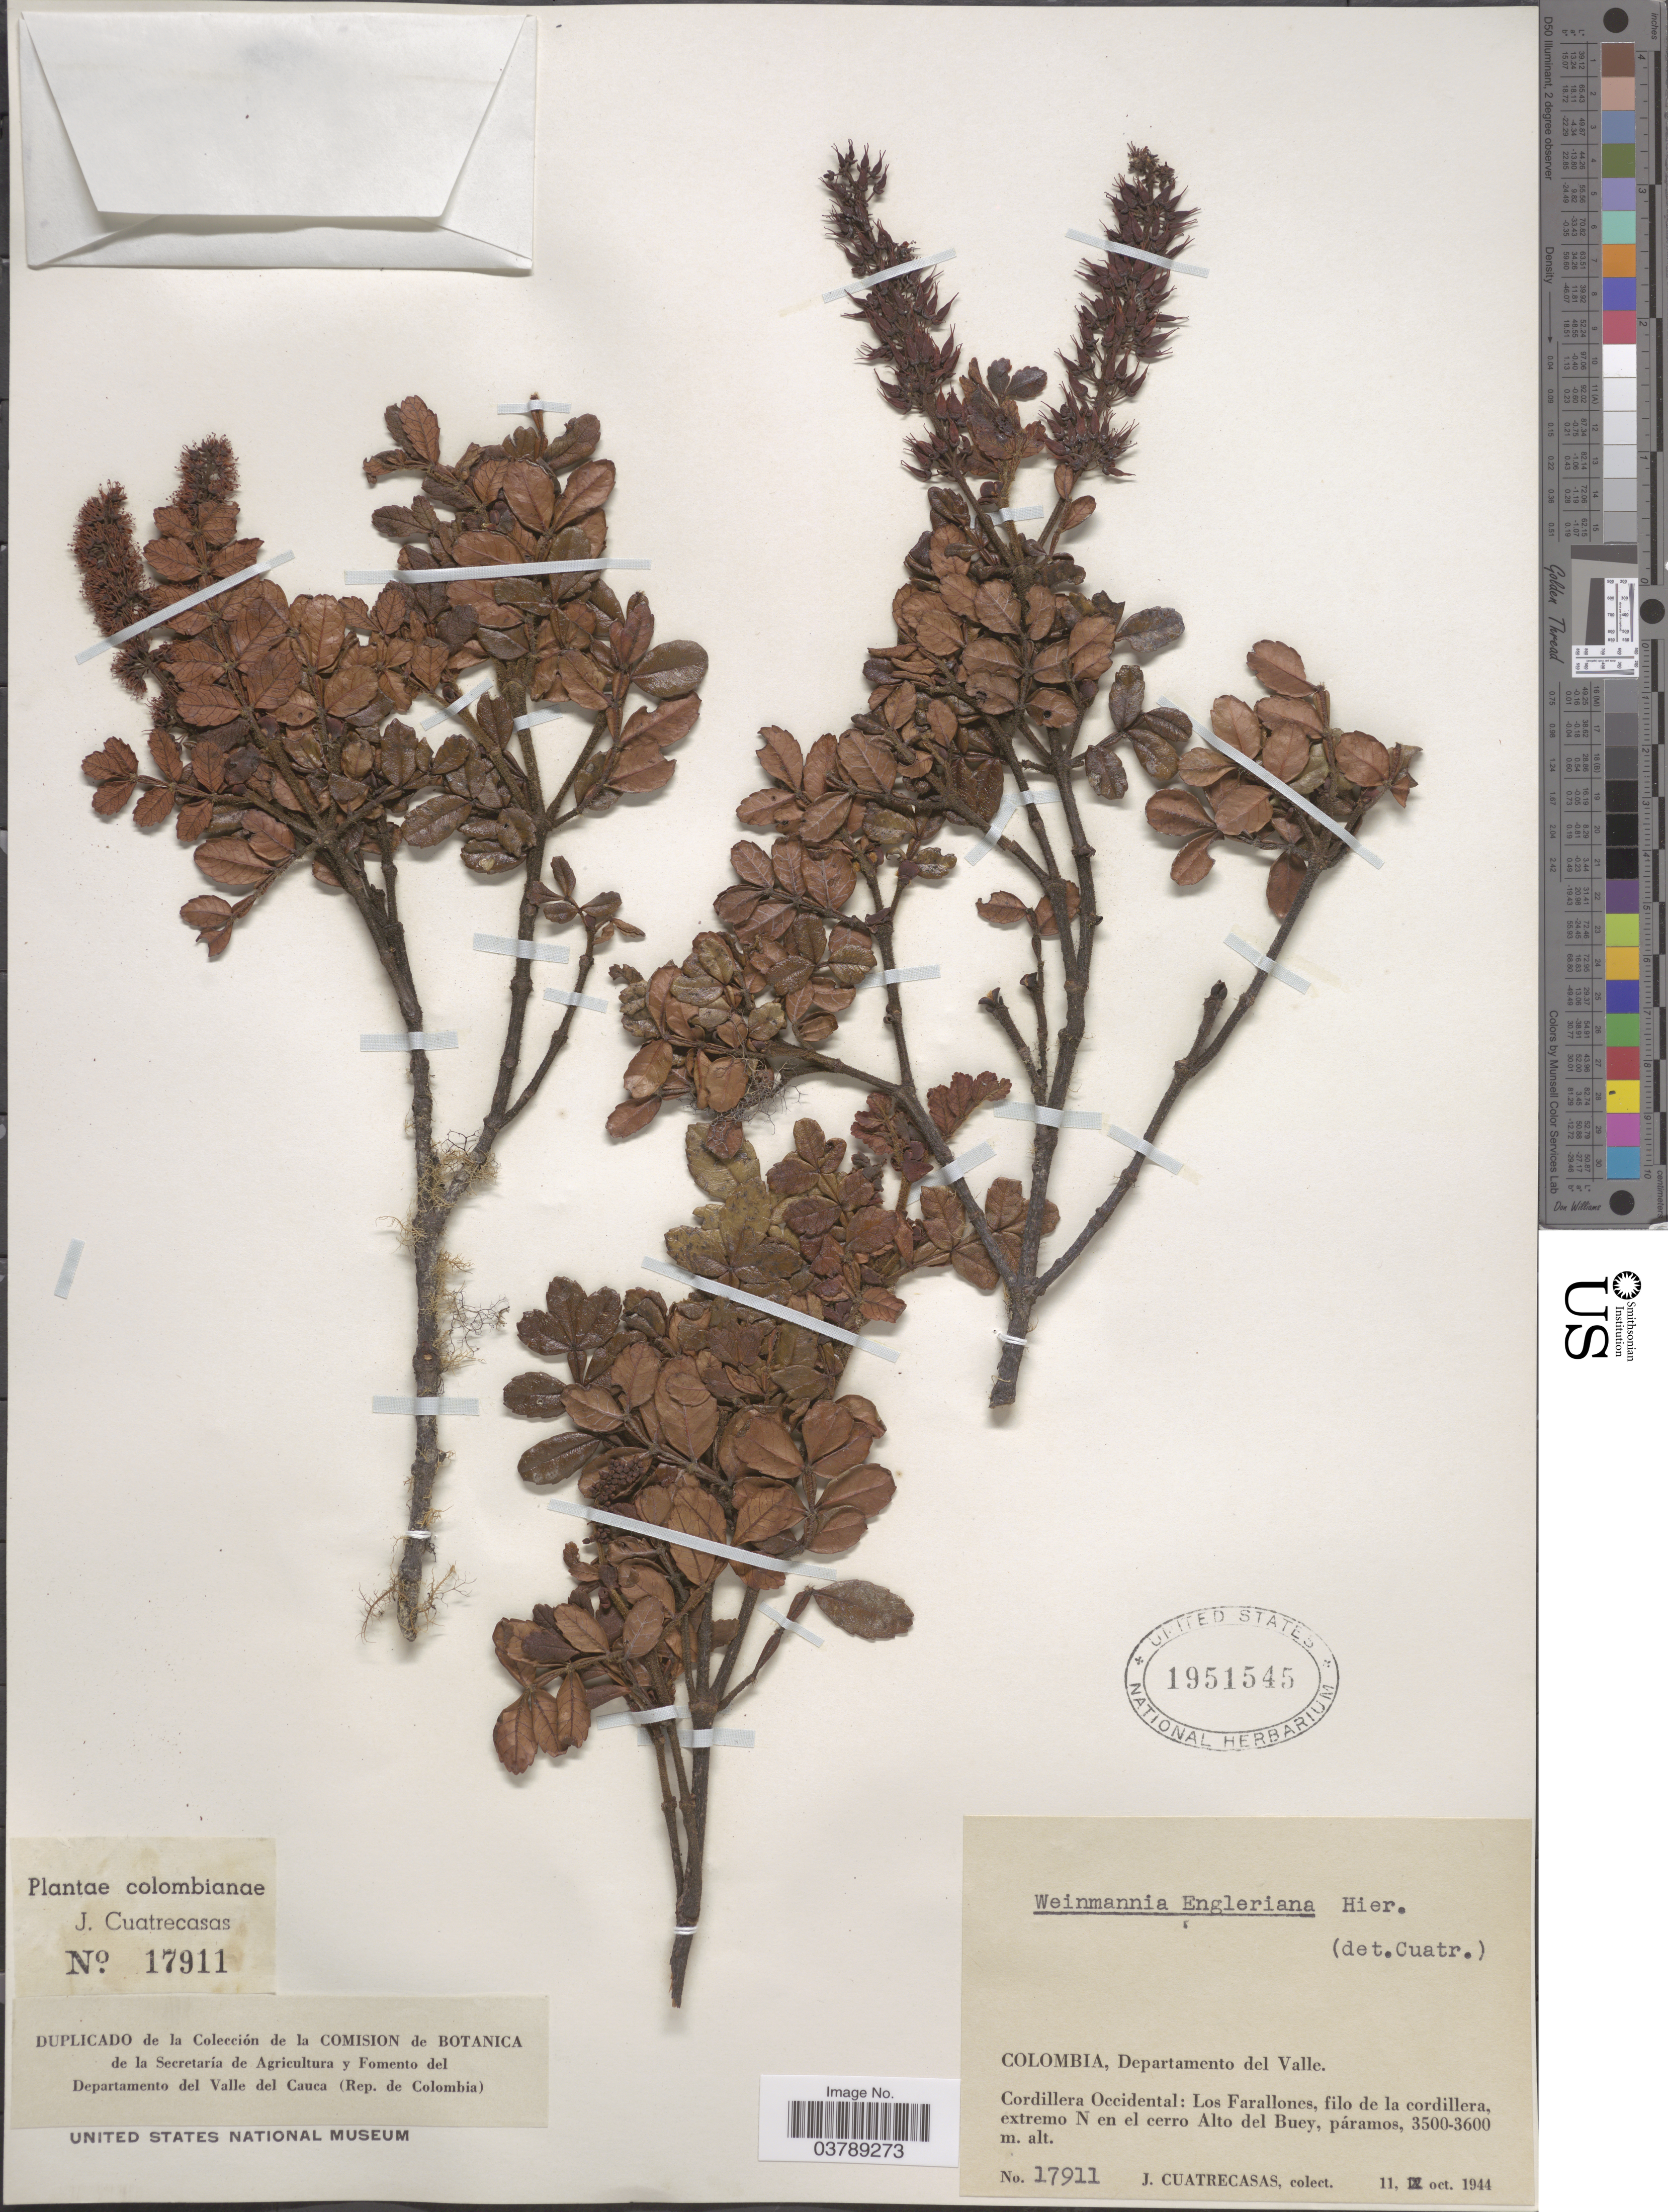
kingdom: Plantae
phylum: Tracheophyta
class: Magnoliopsida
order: Oxalidales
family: Cunoniaceae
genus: Weinmannia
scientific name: Weinmannia mariquitae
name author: Szyszyl.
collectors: J. Cuatrecasas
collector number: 17911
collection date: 1944-10-11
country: Colombia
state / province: Valle del Cauca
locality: Departamento del Valle. Cordillera Occidental: Los Farallones, filo de la cordillera, extremo N en el cerro Alto del Buey, páramos.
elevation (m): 3500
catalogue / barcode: US 1951545